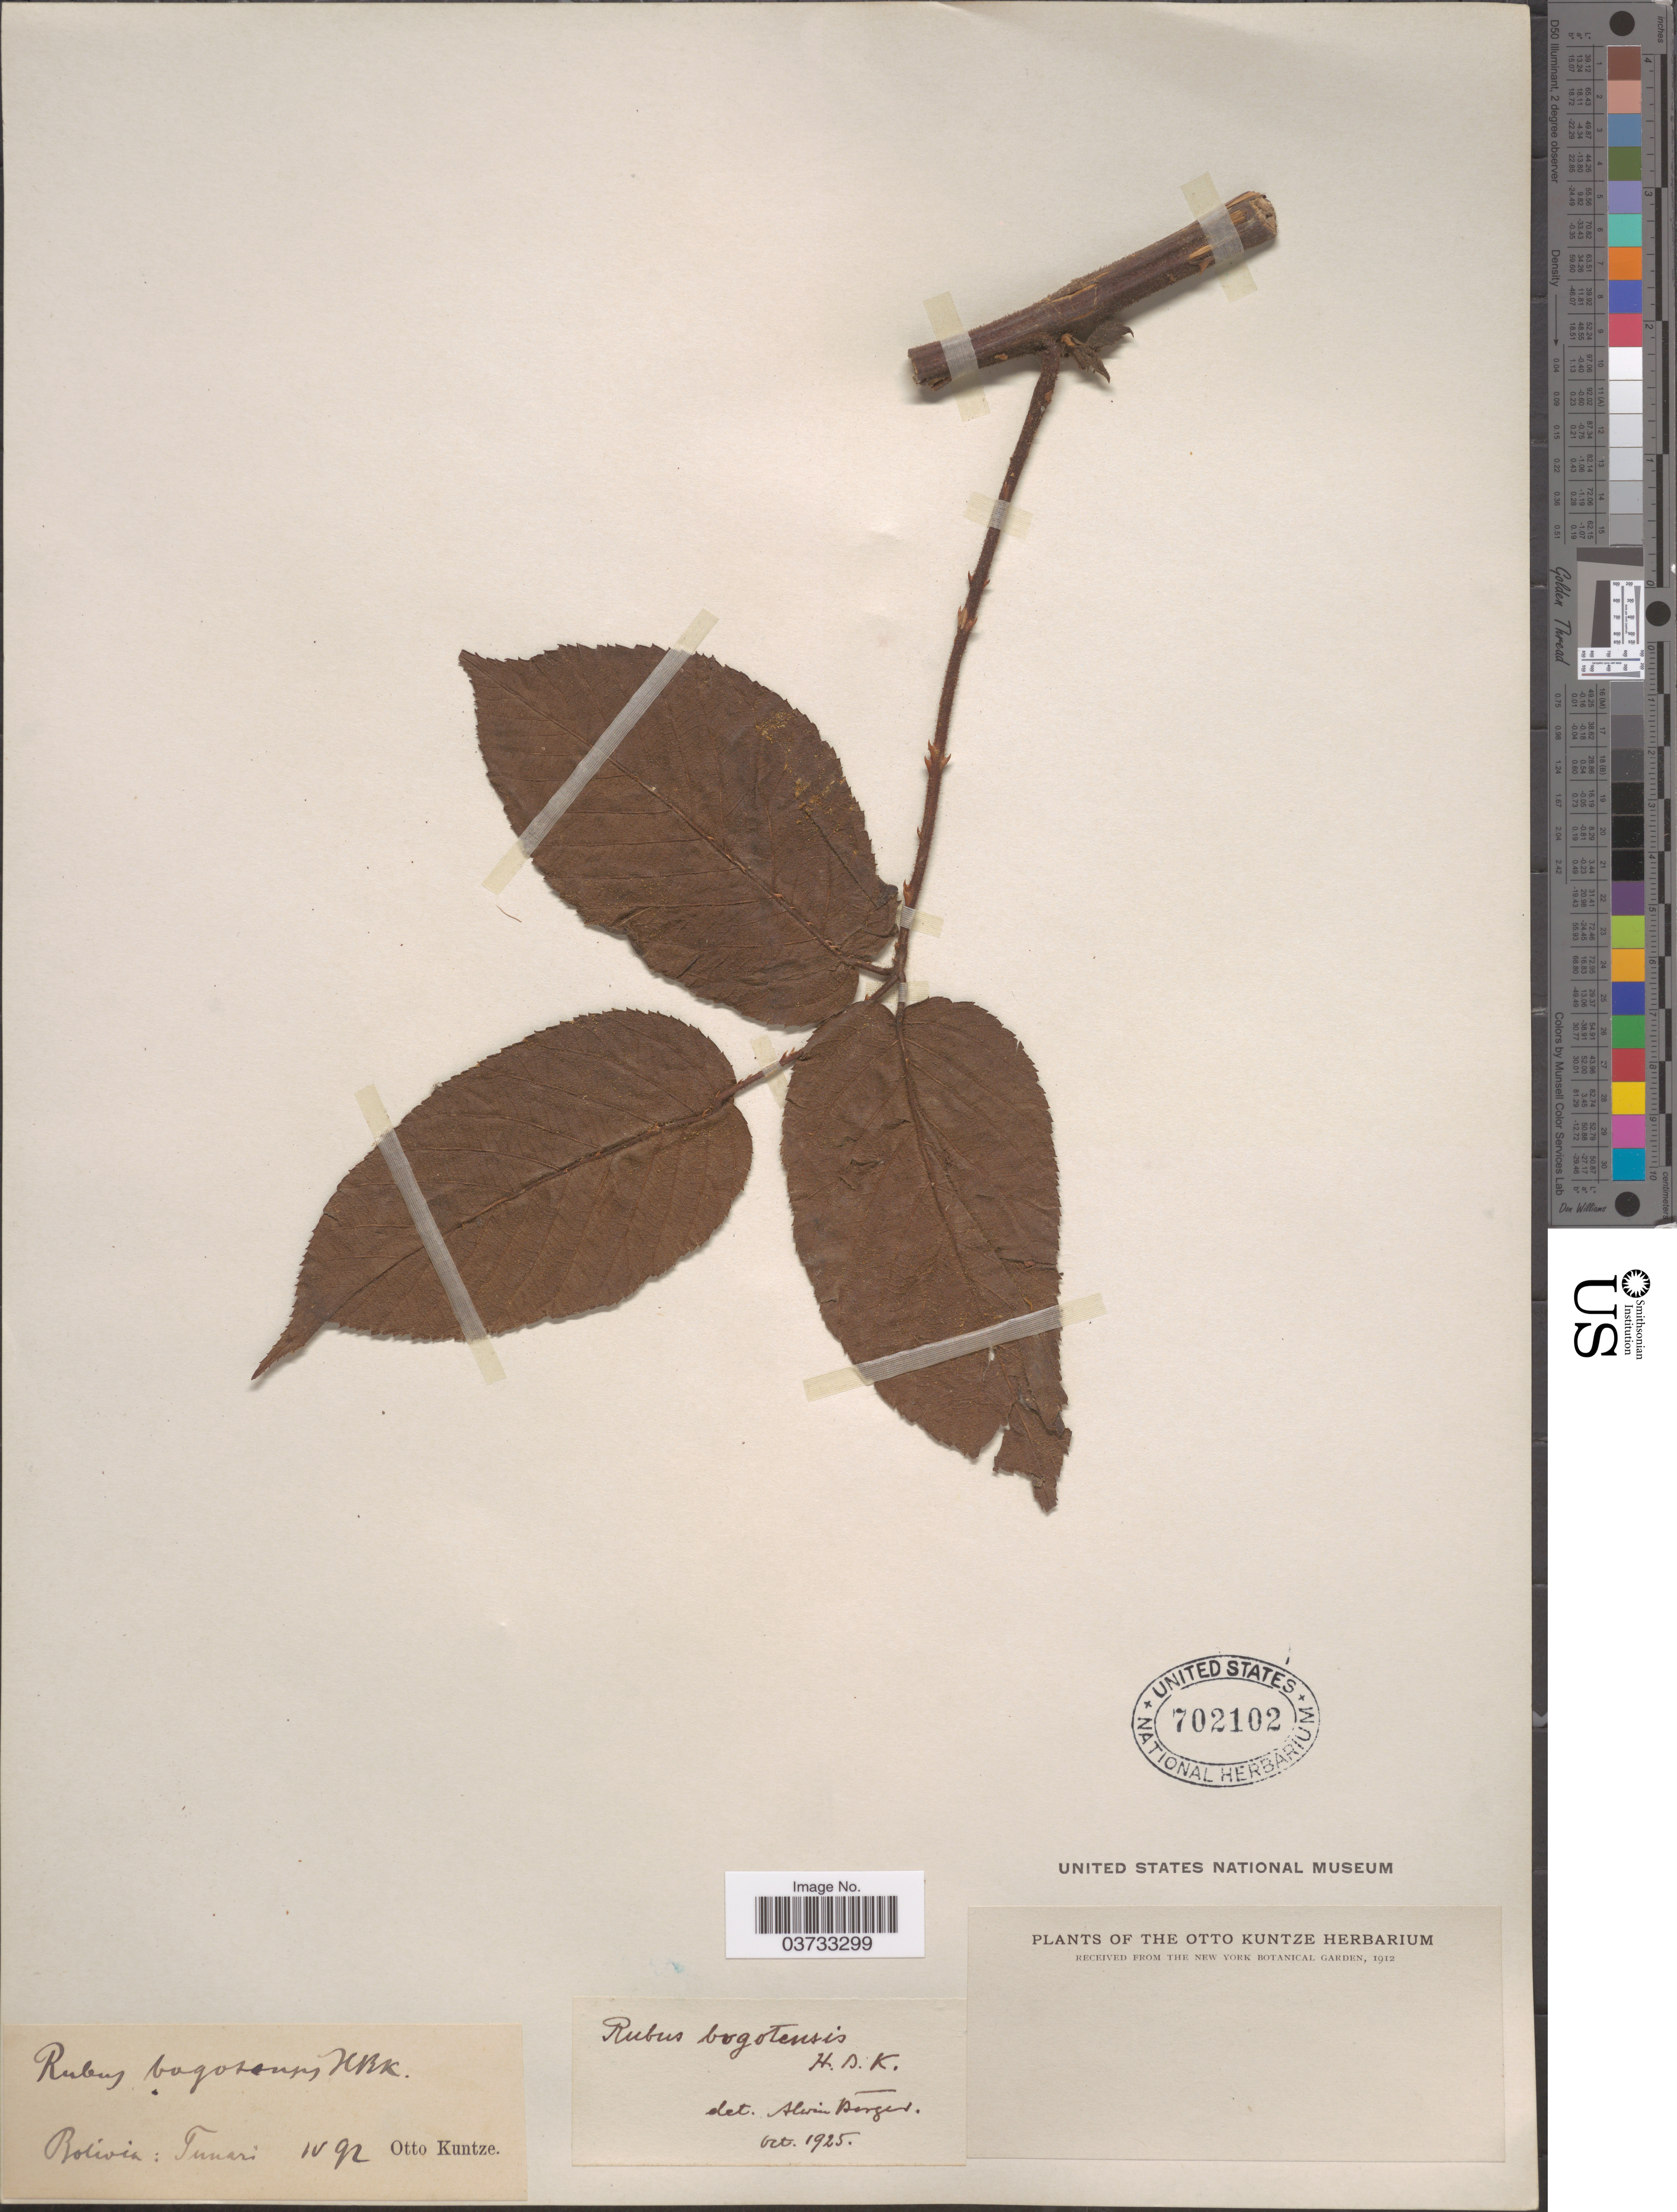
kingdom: Plantae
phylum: Tracheophyta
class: Magnoliopsida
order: Rosales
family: Rosaceae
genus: Rubus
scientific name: Rubus bogotensis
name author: Kunth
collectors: C.E.O. Kuntze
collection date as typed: Transcribed d/m/y: /4/92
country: Bolivia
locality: Tunari.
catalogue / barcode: US 702102